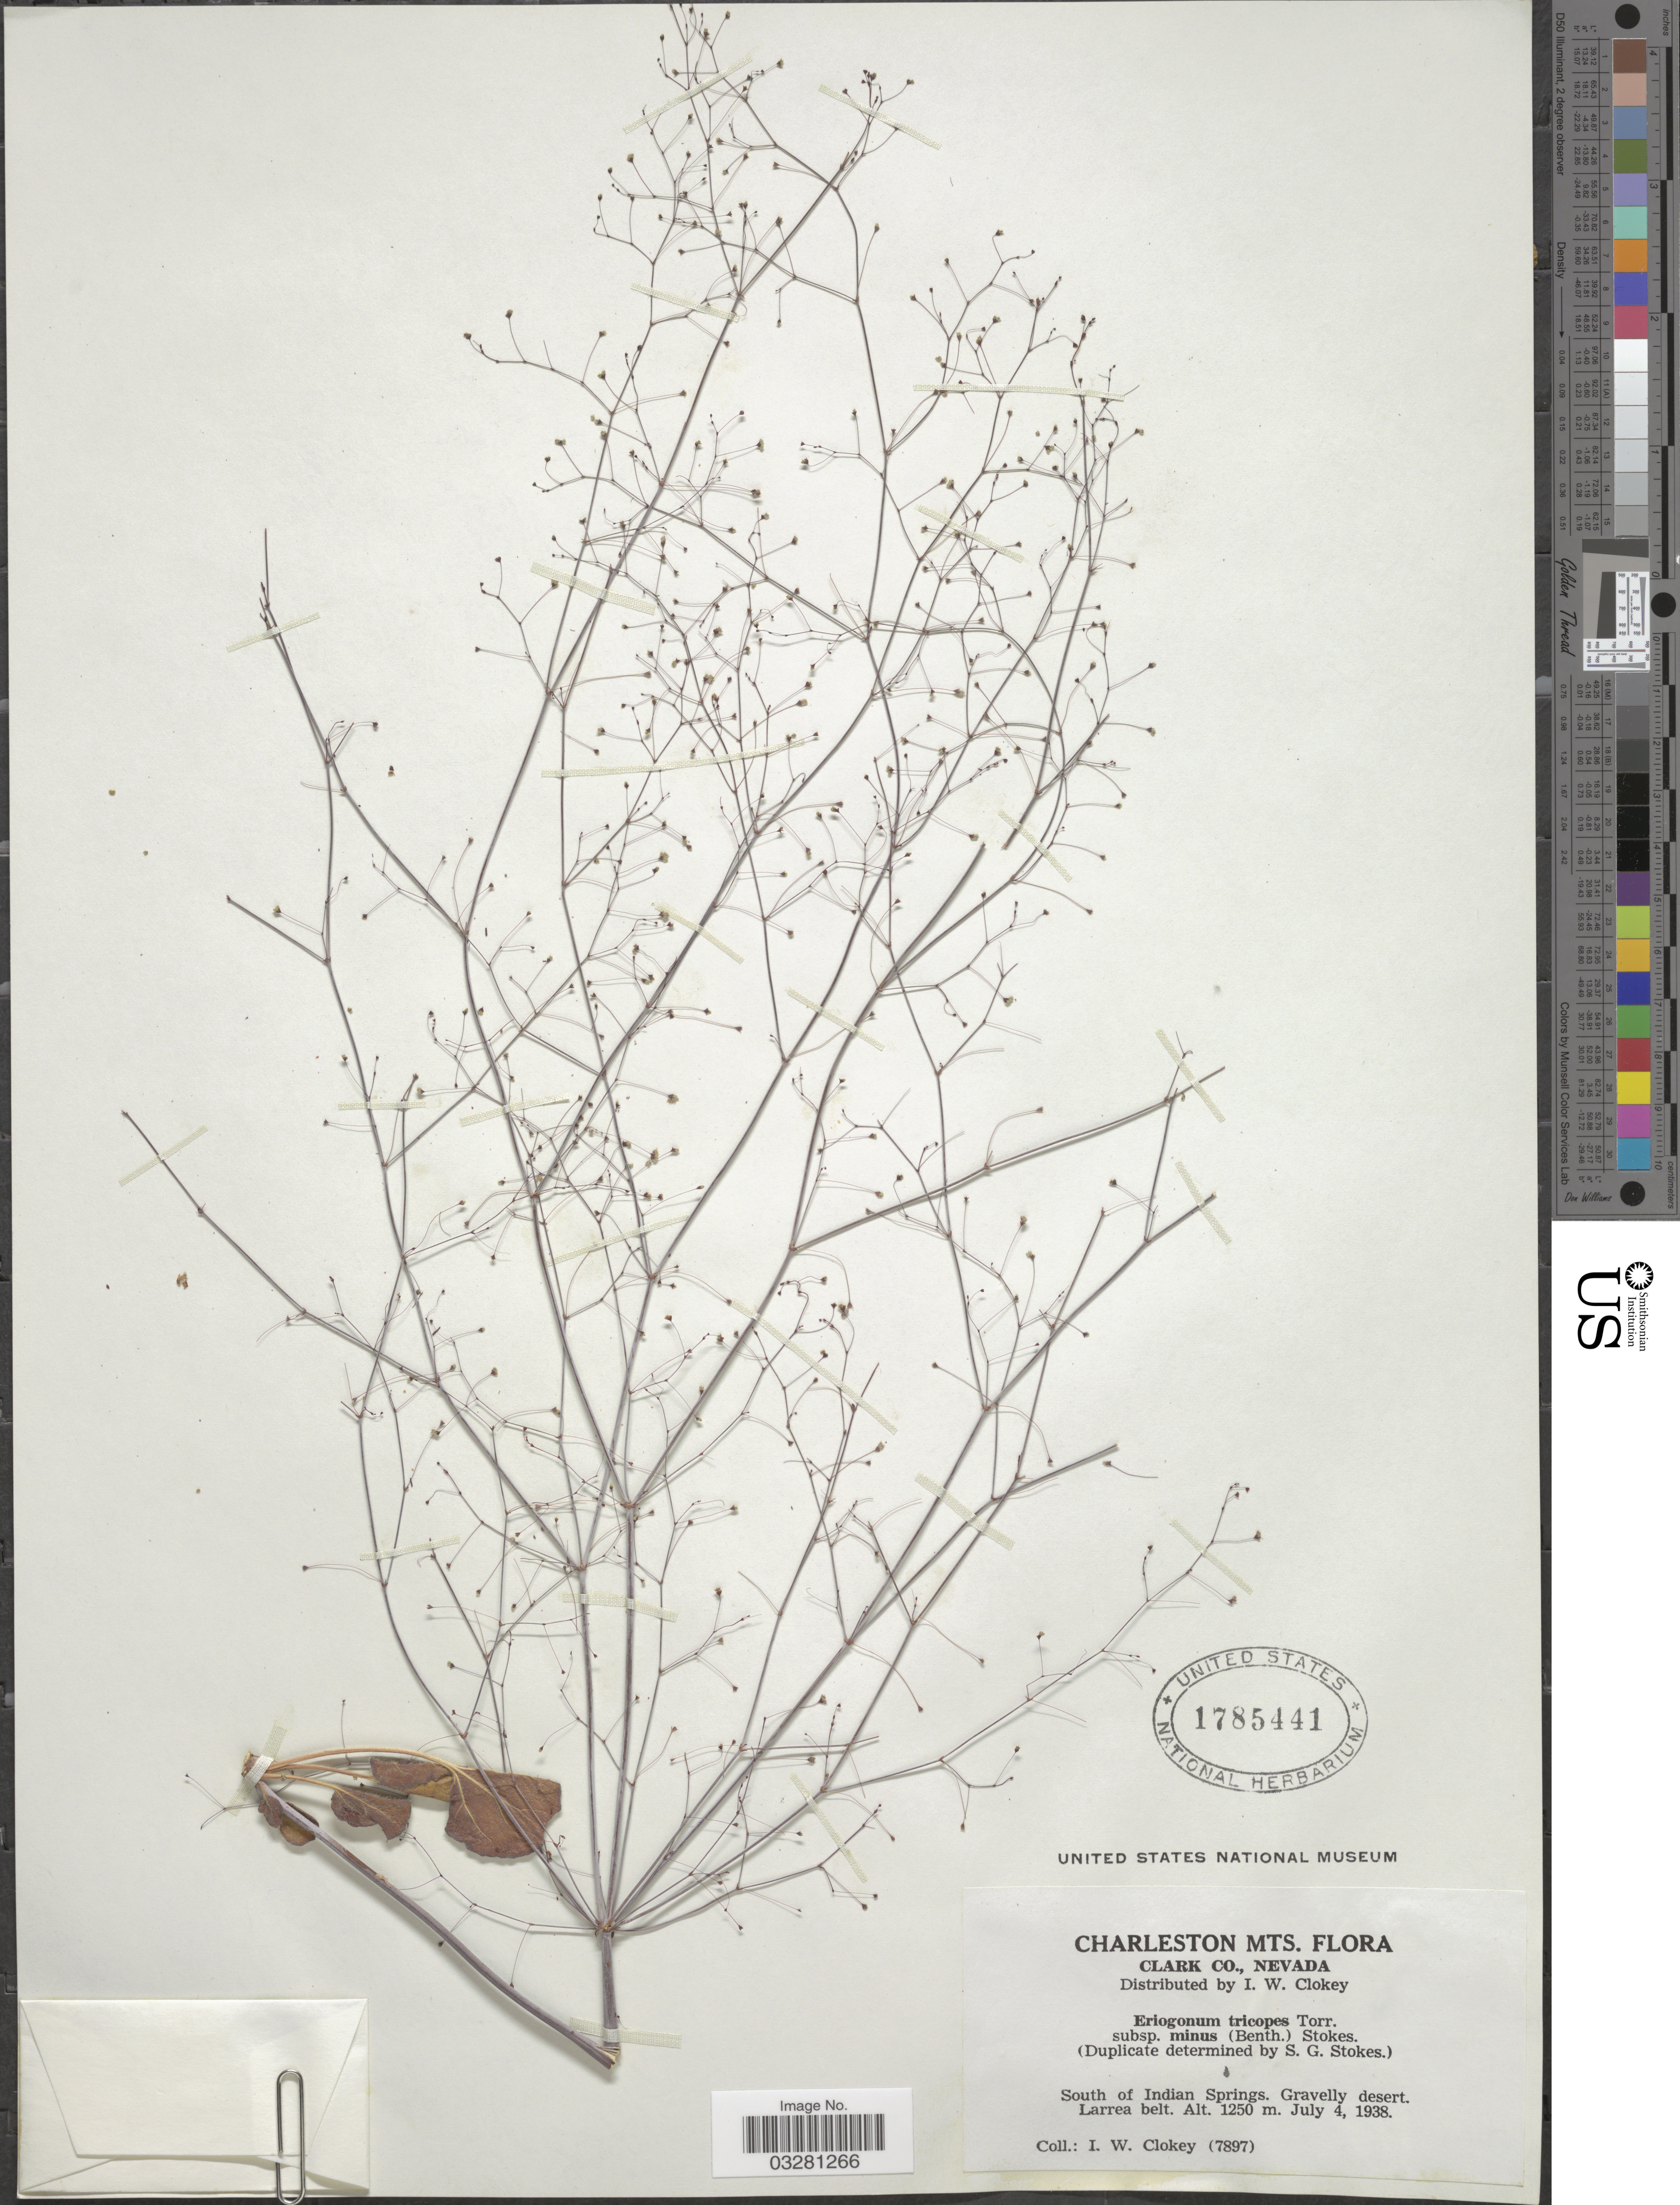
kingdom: Plantae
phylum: Tracheophyta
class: Magnoliopsida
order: Caryophyllales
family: Polygonaceae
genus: Eriogonum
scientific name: Eriogonum trichopes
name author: Torr.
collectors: I. W. Clokey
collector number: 7897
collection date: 1938-07-04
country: United States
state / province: Nevada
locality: Charleston Mts. Clark Co. South of Indian Springs.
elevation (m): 1250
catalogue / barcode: US 1785441